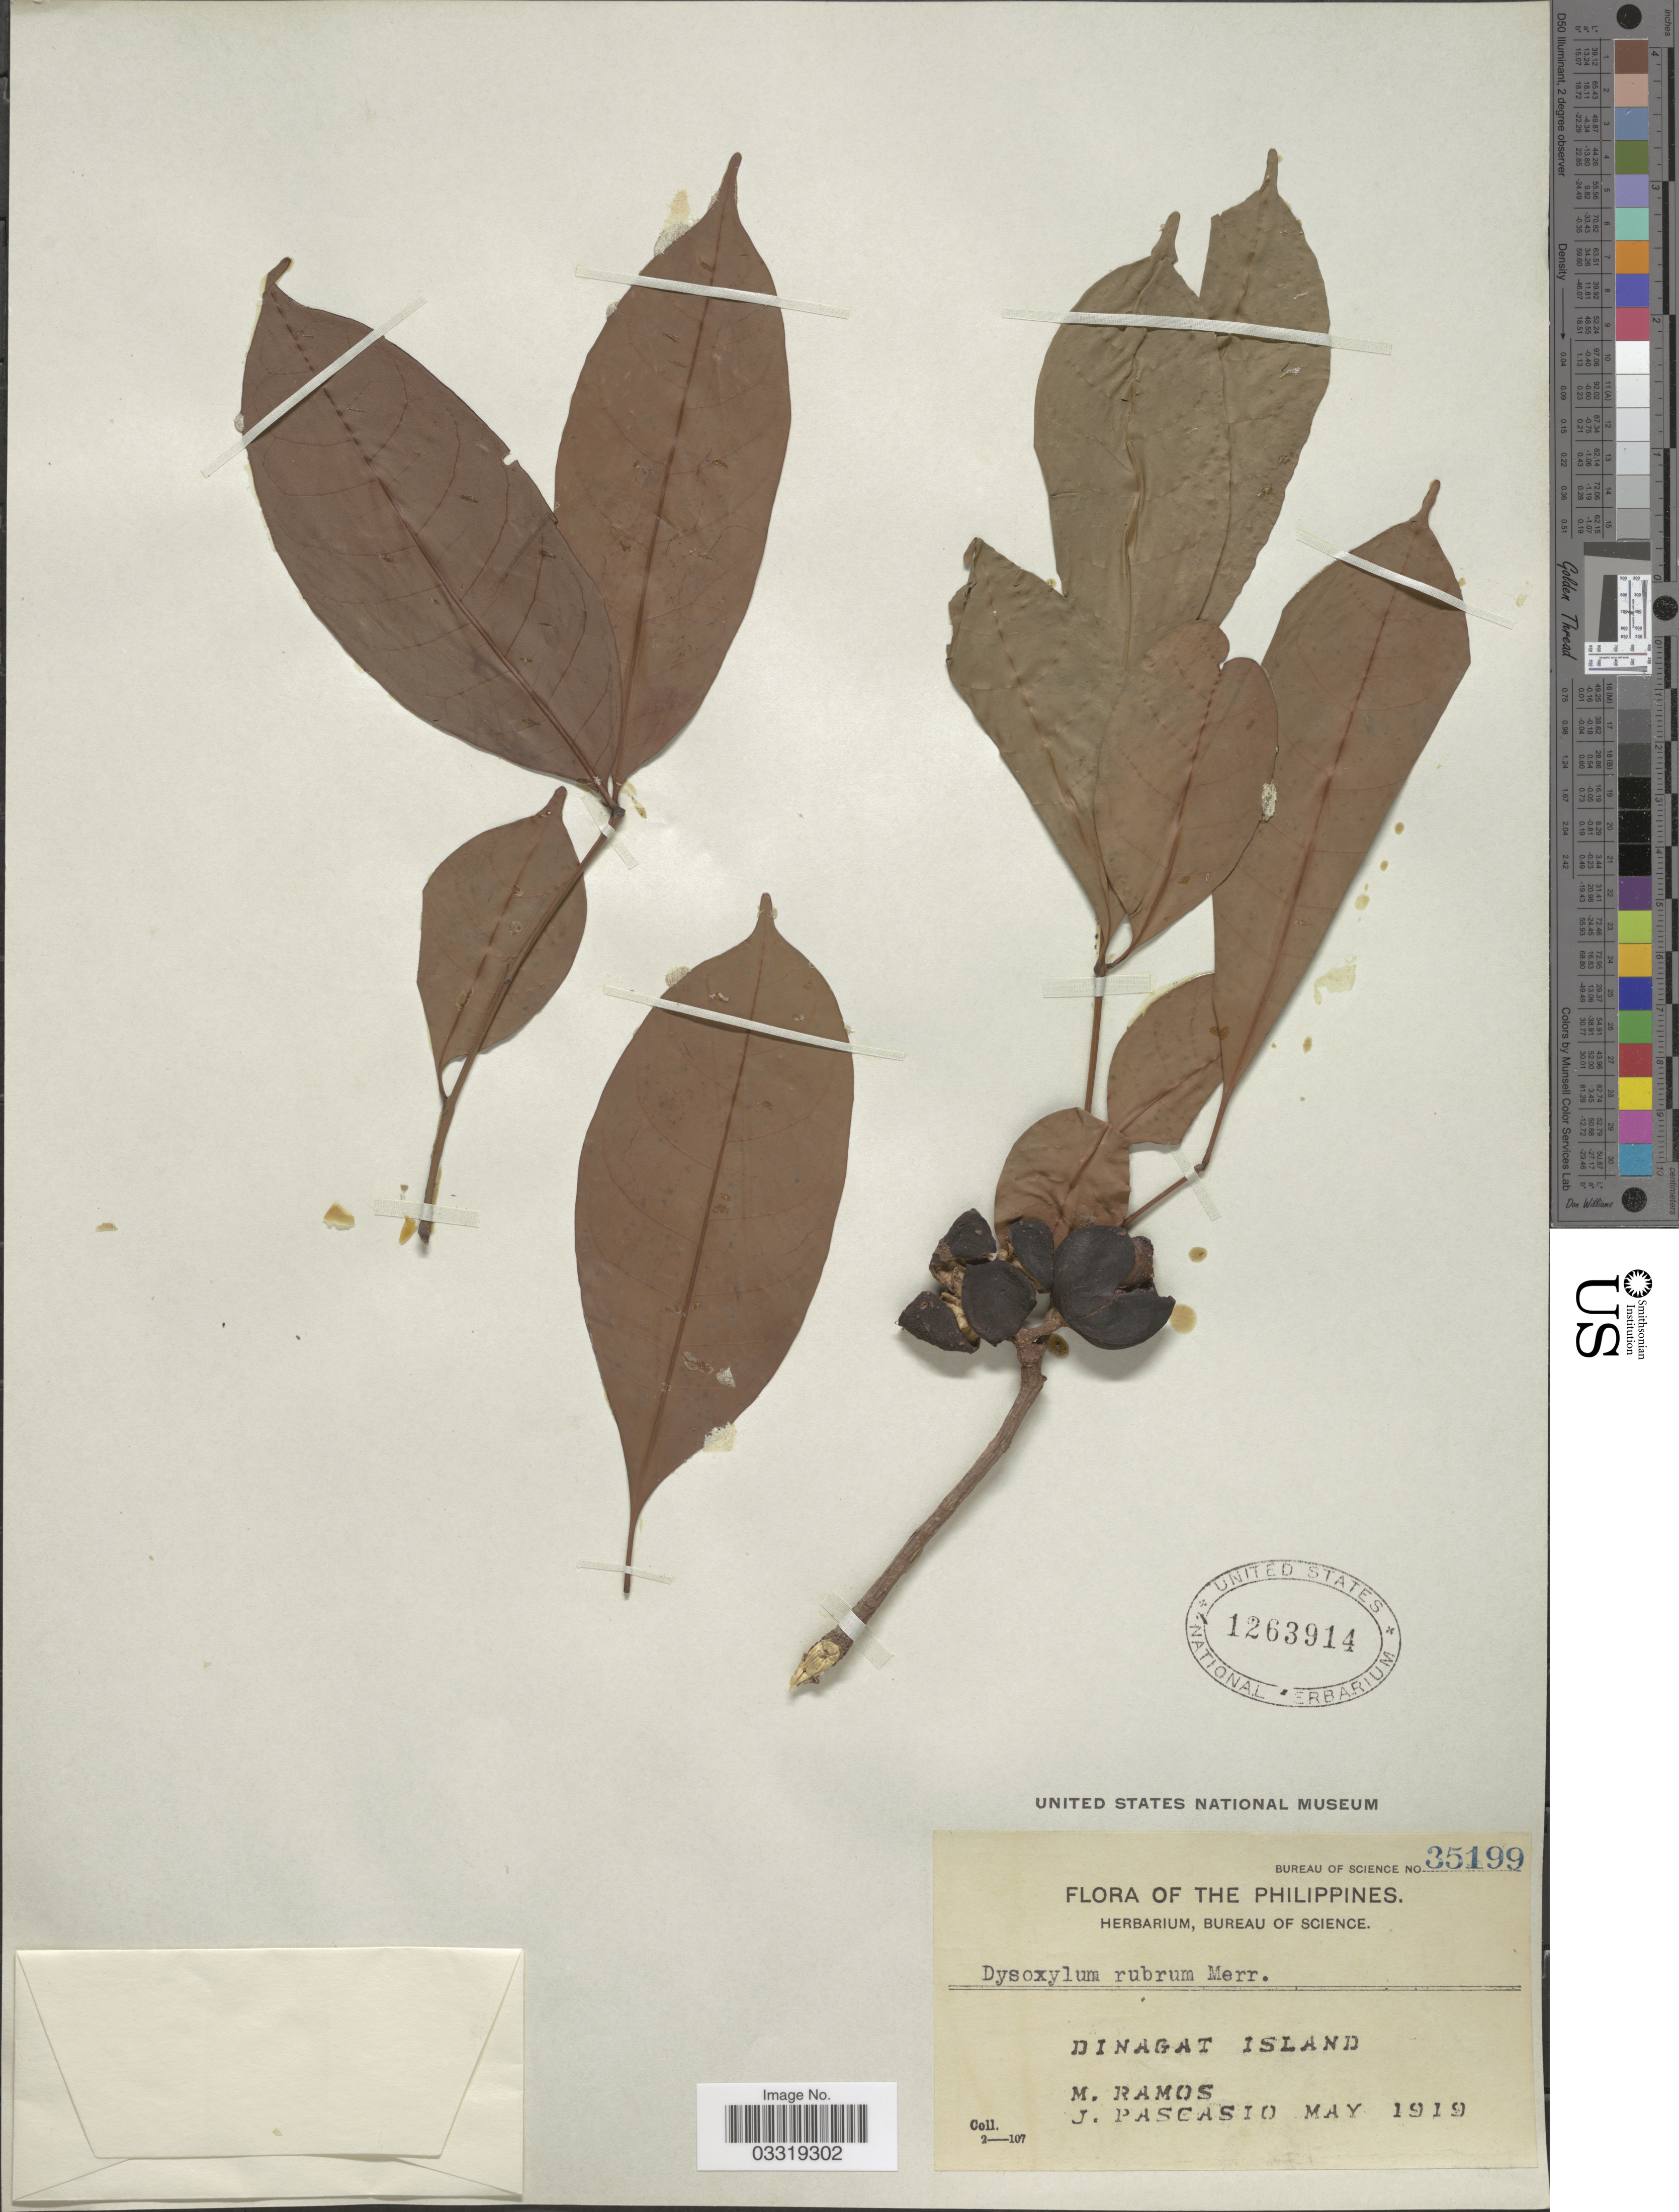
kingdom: Plantae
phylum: Tracheophyta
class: Magnoliopsida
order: Sapindales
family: Meliaceae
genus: Goniocheton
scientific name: Goniocheton arborescens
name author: Blume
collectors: M. Ramos & J. Pascasio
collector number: Bureau of Science 35199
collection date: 1919-05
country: Philippines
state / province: Caraga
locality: Dinagat Island.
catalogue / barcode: US 1263914